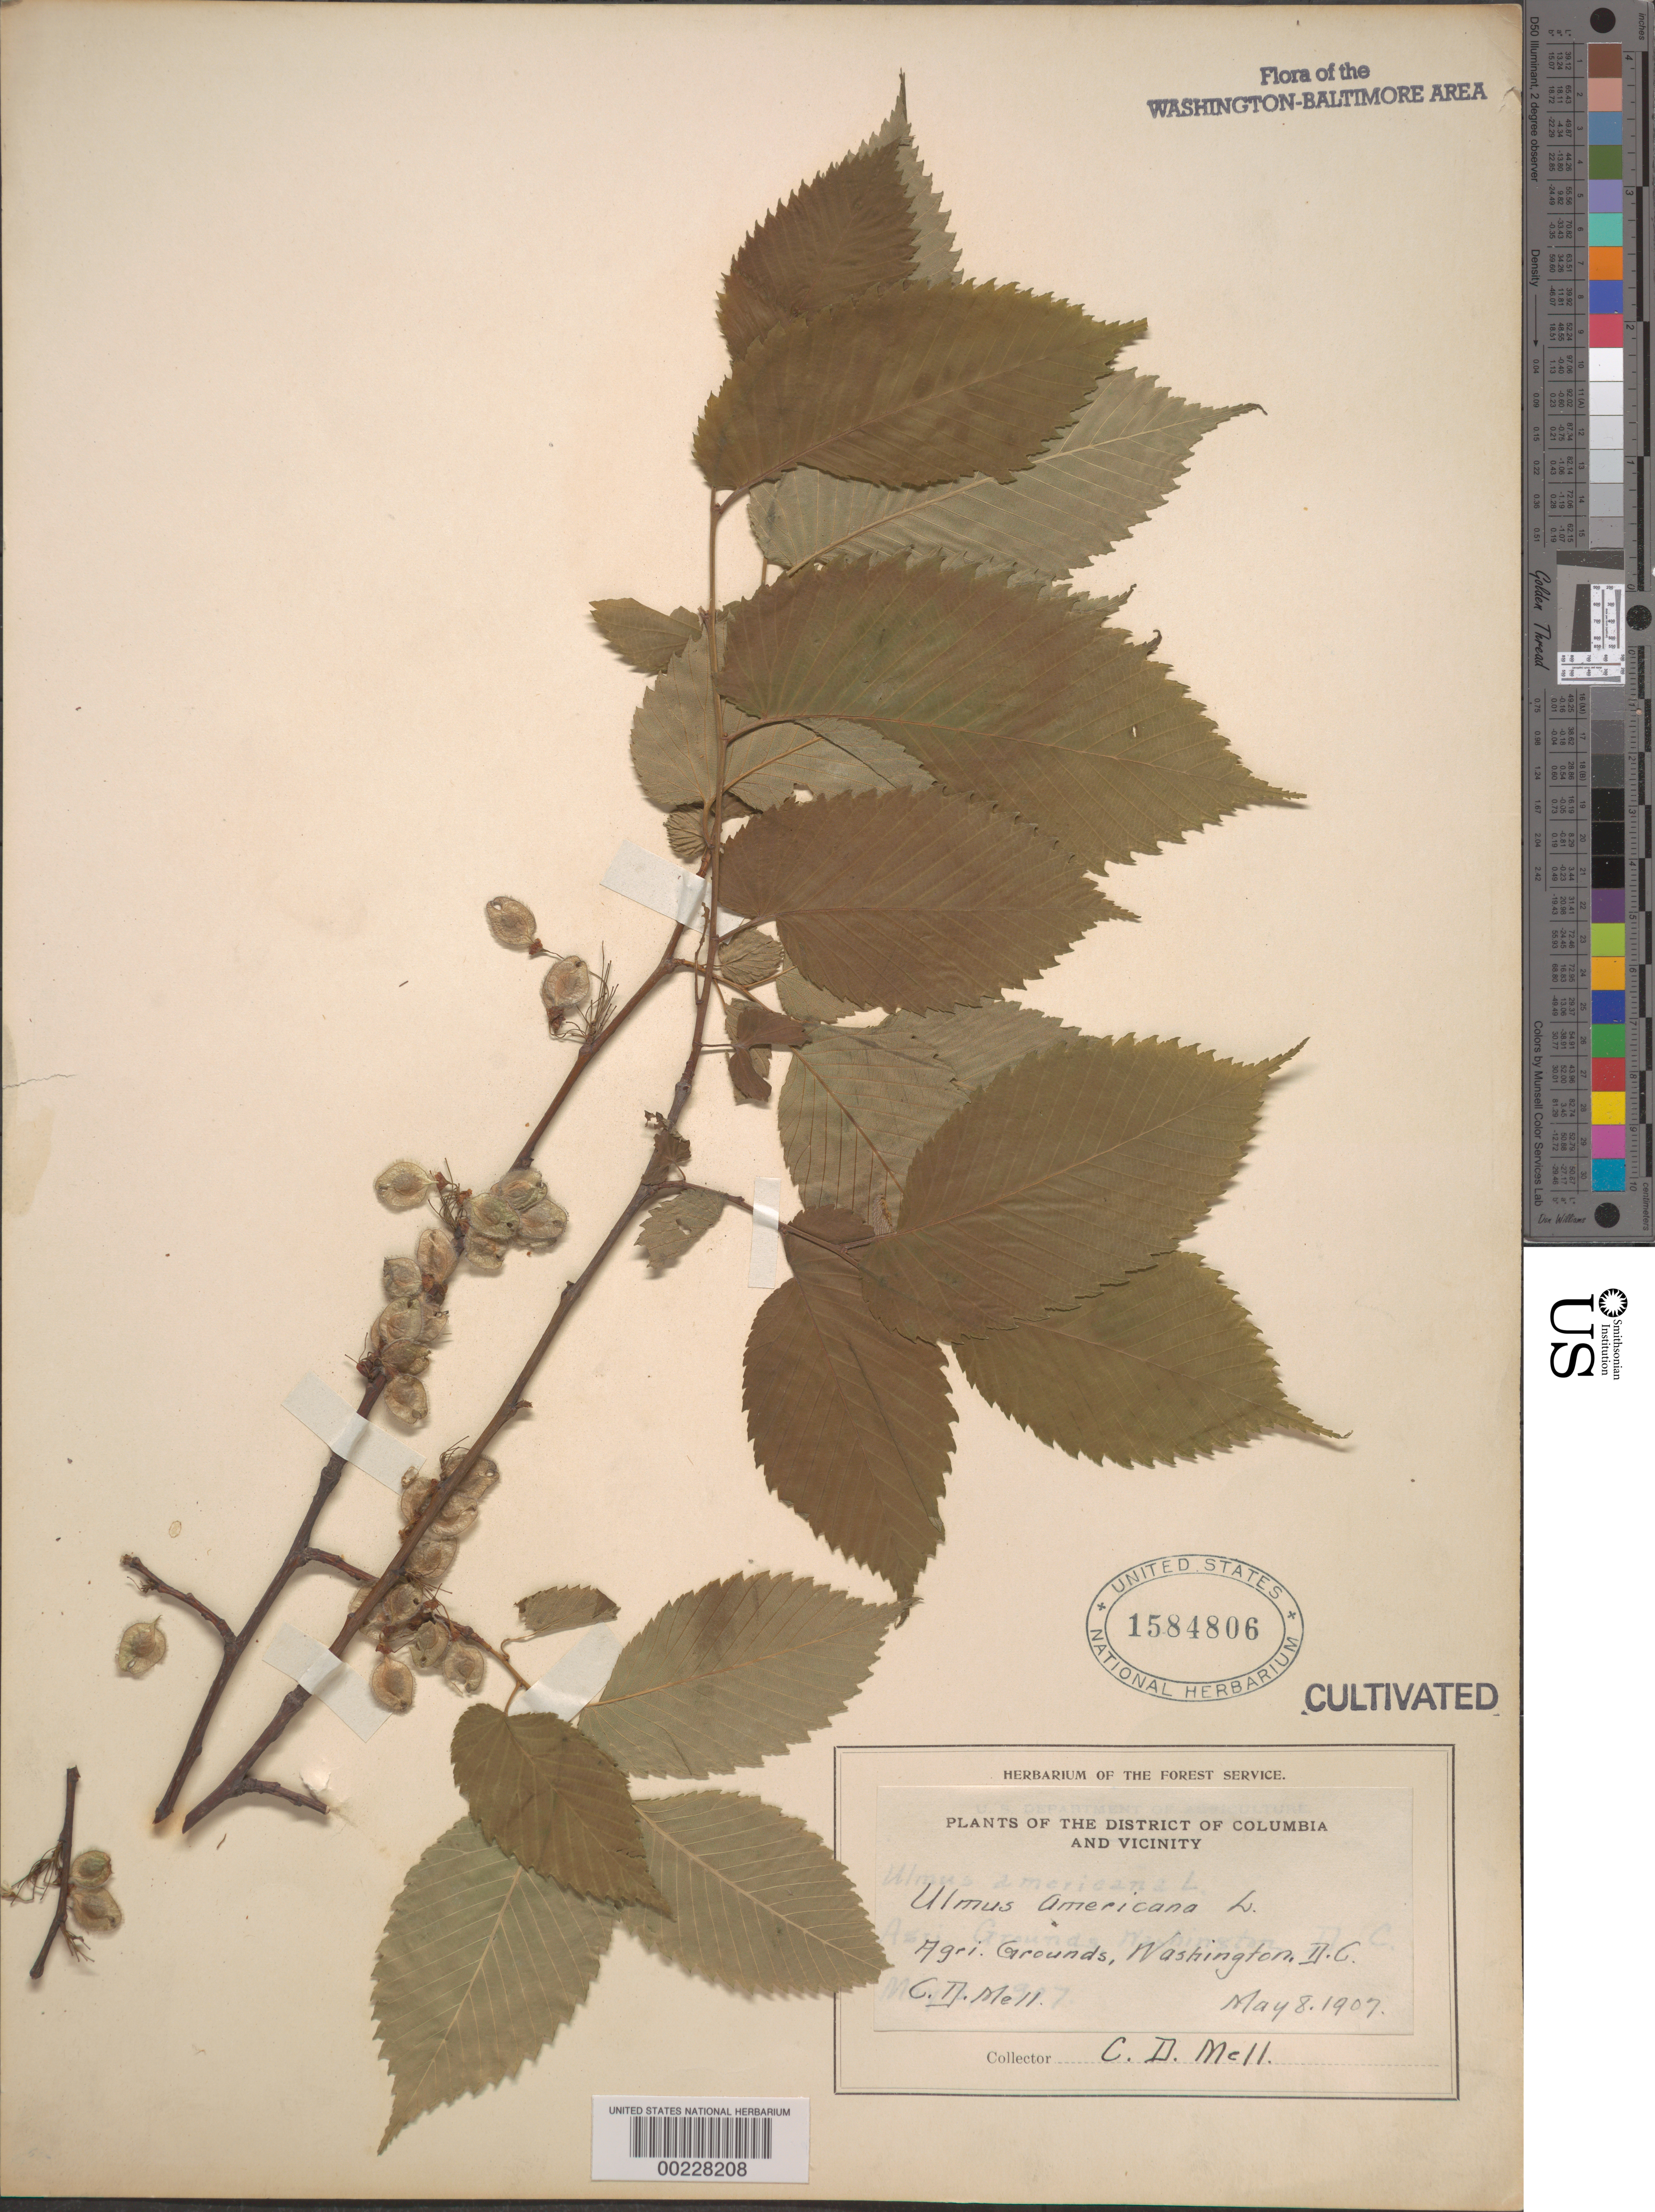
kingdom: Plantae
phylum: Tracheophyta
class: Magnoliopsida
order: Rosales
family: Ulmaceae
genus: Ulmus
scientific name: Ulmus americana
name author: L.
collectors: C. D. Mell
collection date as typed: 08 May 1907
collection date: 1907-05-08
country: United States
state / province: District of Columbia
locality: Agricultural grounds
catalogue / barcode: US 1584806